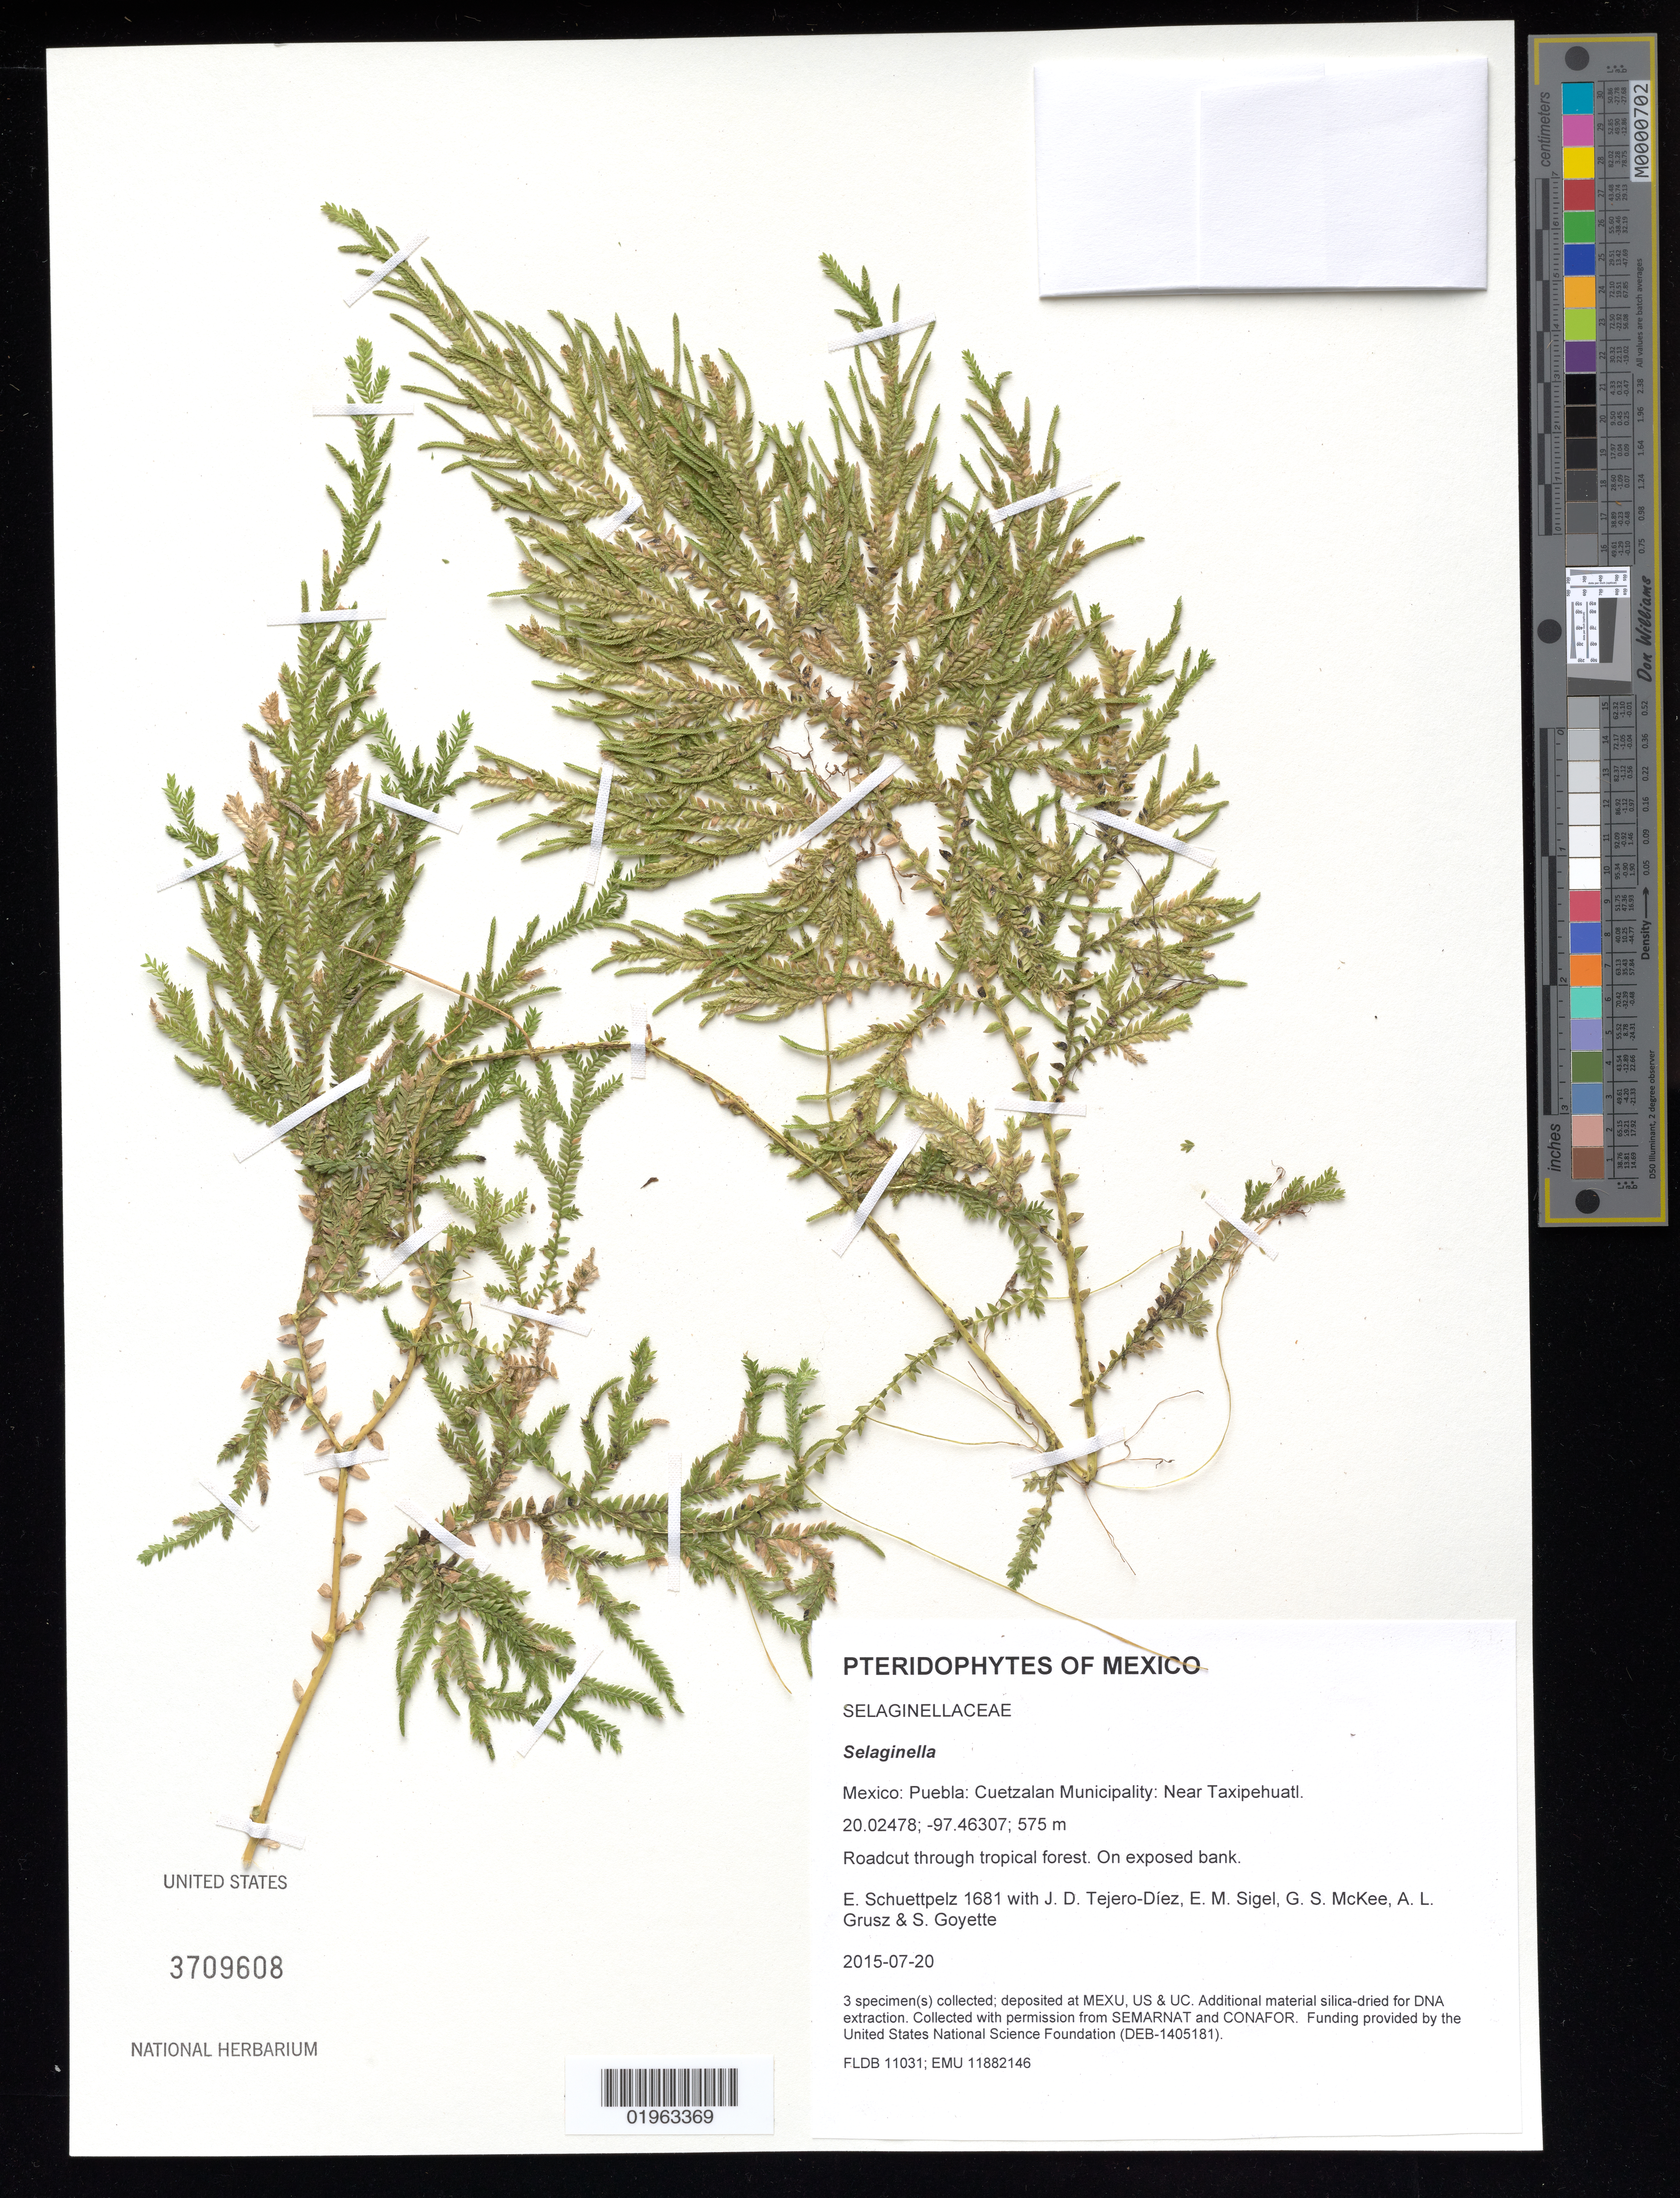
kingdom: Plantae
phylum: Tracheophyta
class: Lycopodiopsida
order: Selaginellales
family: Selaginellaceae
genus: Selaginella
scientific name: Selaginella sp.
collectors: E. Schuettpelz, D. Tejero-Díez, E. M. Sigel, G. S. McKee & A. Grusz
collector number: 1681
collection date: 2015-07-20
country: Mexico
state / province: Puebla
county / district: Cuetzalan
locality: Near Taxipehuatl.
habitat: Roadcut through tropical forest.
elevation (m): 575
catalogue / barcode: US 3709608